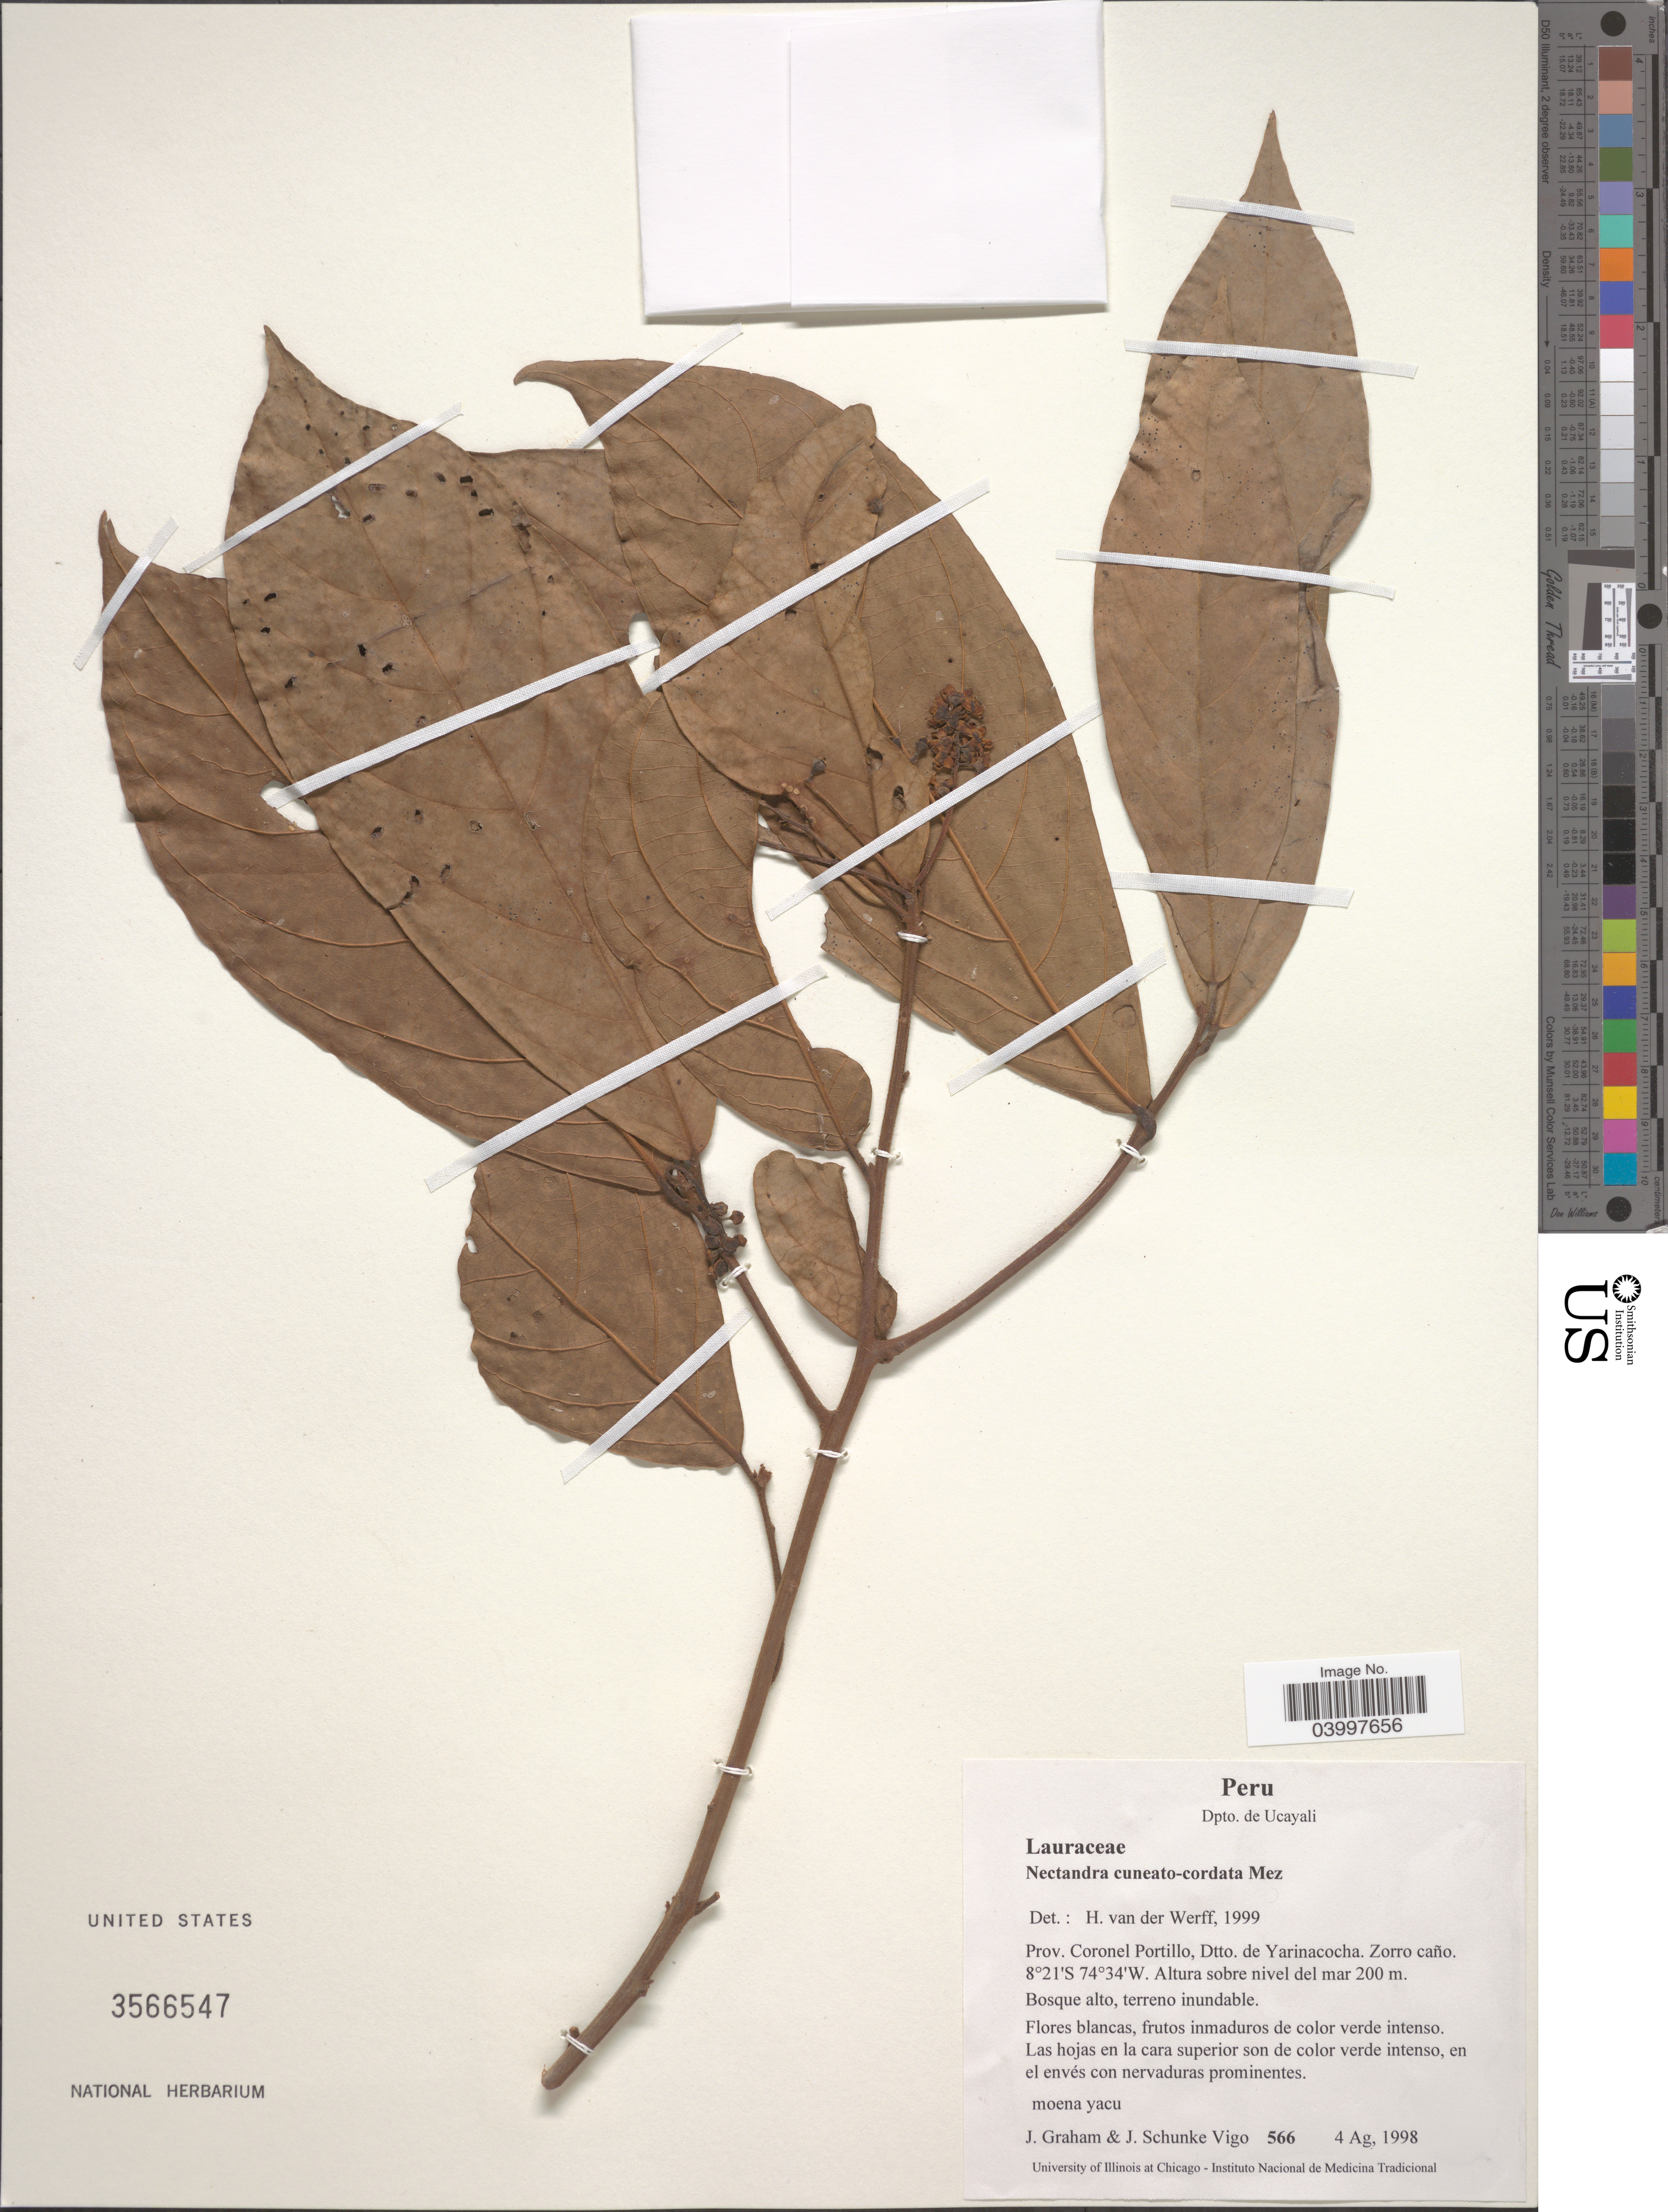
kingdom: Plantae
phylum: Tracheophyta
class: Magnoliopsida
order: Laurales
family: Lauraceae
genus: Nectandra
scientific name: Nectandra cuneato-cordata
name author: Mez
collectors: J. Graham & J. Schunke Vigo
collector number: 566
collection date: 1998-08-04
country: Peru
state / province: Ucayali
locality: Dpto. de Ucayali. Prov. Coronel Portillo, Dtto. de Yarinacocha. Zorro caño.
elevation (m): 200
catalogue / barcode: US 3566547